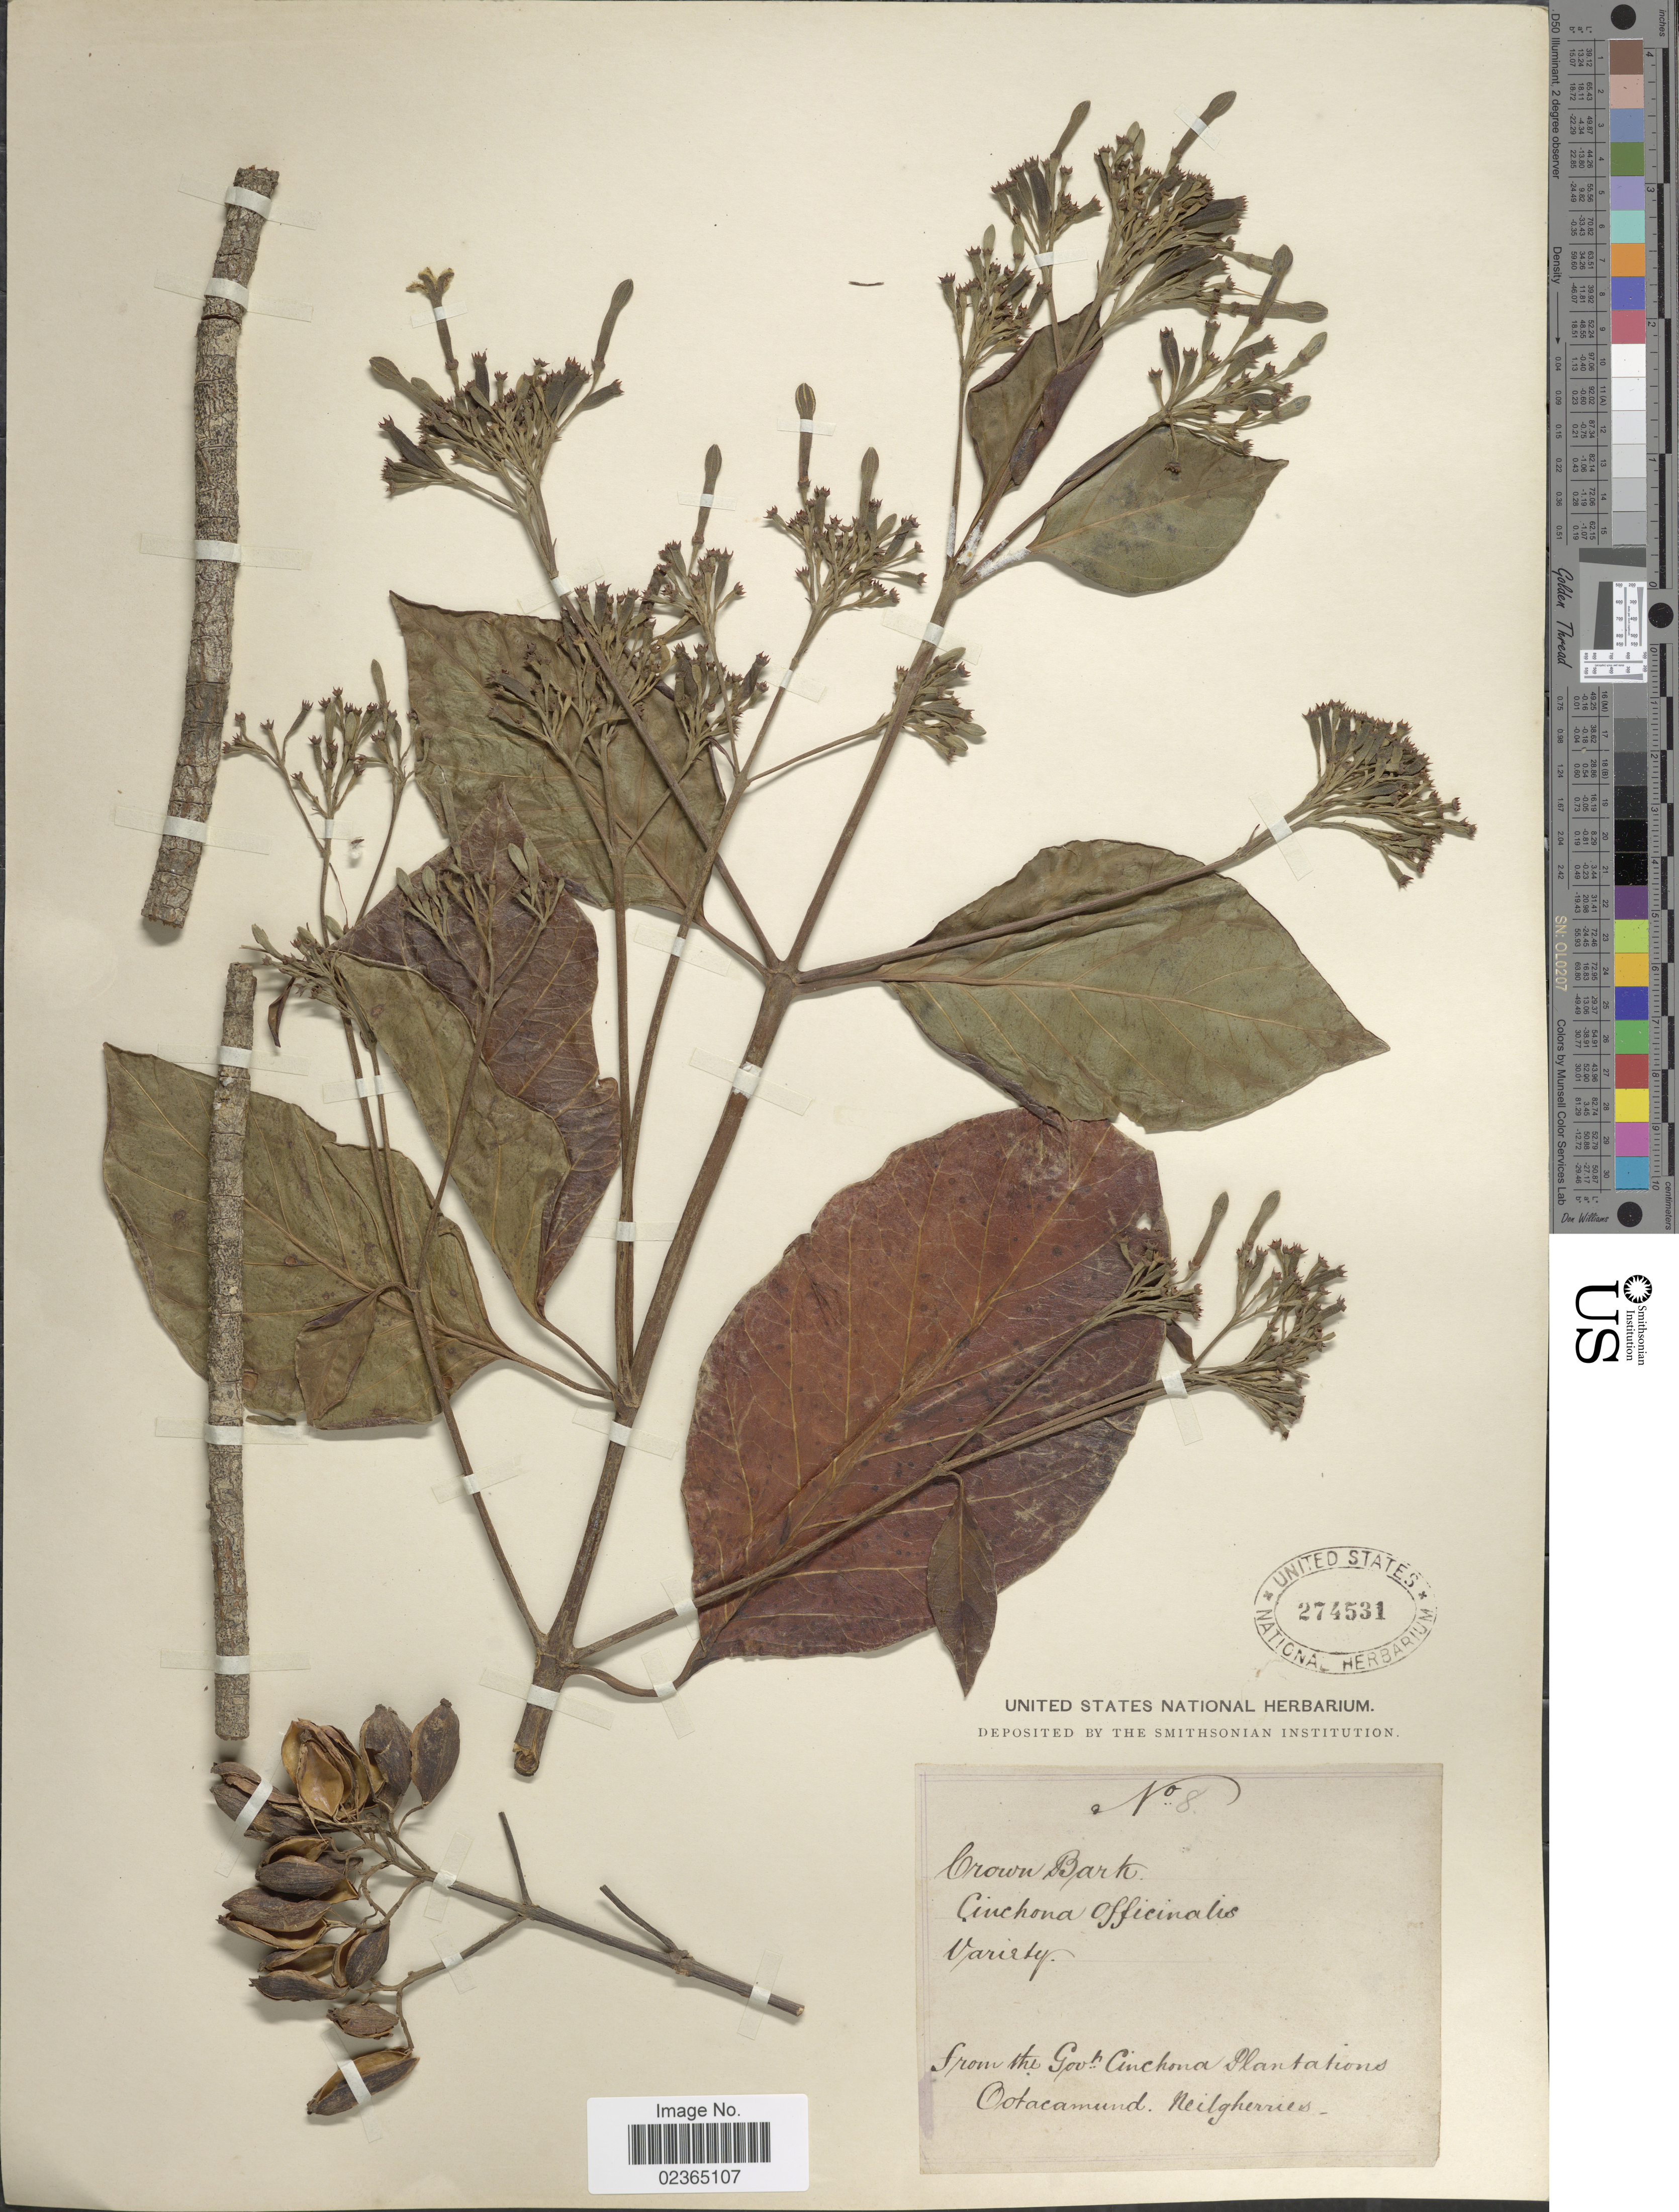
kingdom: Plantae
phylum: Tracheophyta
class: Magnoliopsida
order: Gentianales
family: Rubiaceae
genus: Cinchona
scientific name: Cinchona officinalis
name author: L.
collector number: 8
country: India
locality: Govt. Cinchona Plantations Ootacamund Neilgherries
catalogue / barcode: US 274531